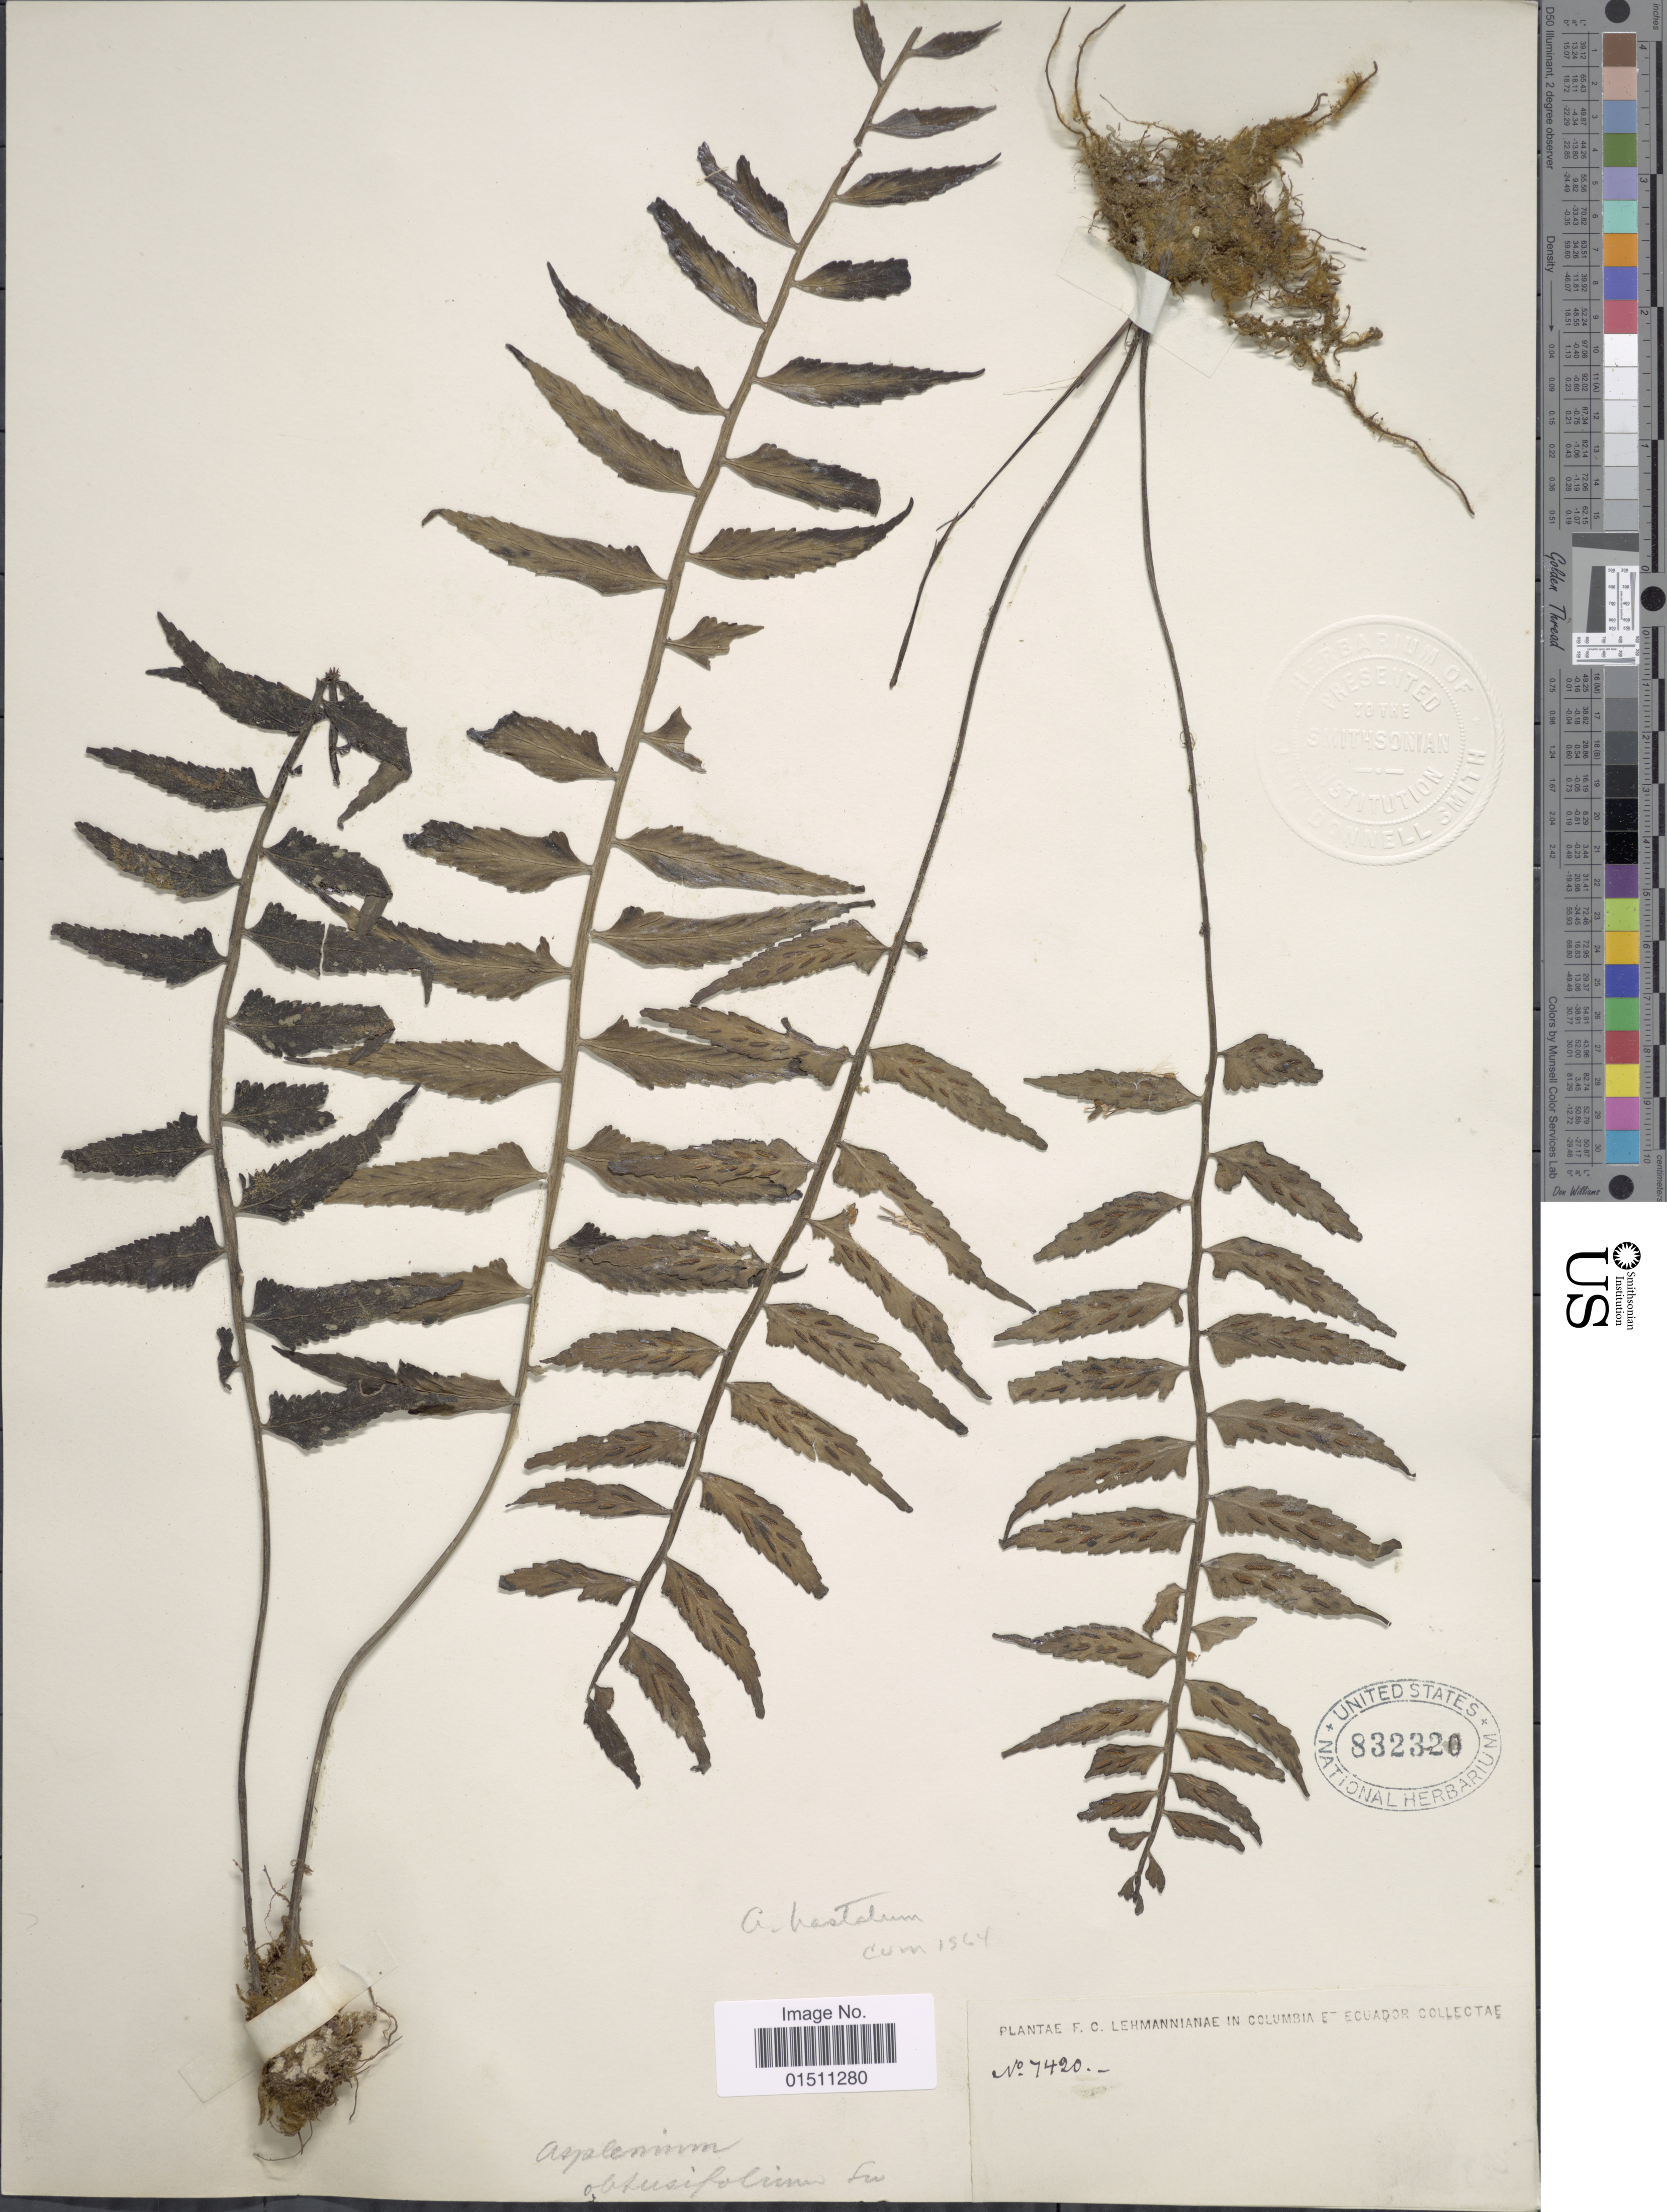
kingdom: Plantae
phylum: Tracheophyta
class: Polypodiopsida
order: Polypodiales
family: Aspleniaceae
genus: Asplenium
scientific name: Asplenium hastatum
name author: Klotzsch ex Kunze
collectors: F. C. Lehmann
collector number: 7420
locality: Colombia, Ecuador.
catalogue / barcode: US 832320